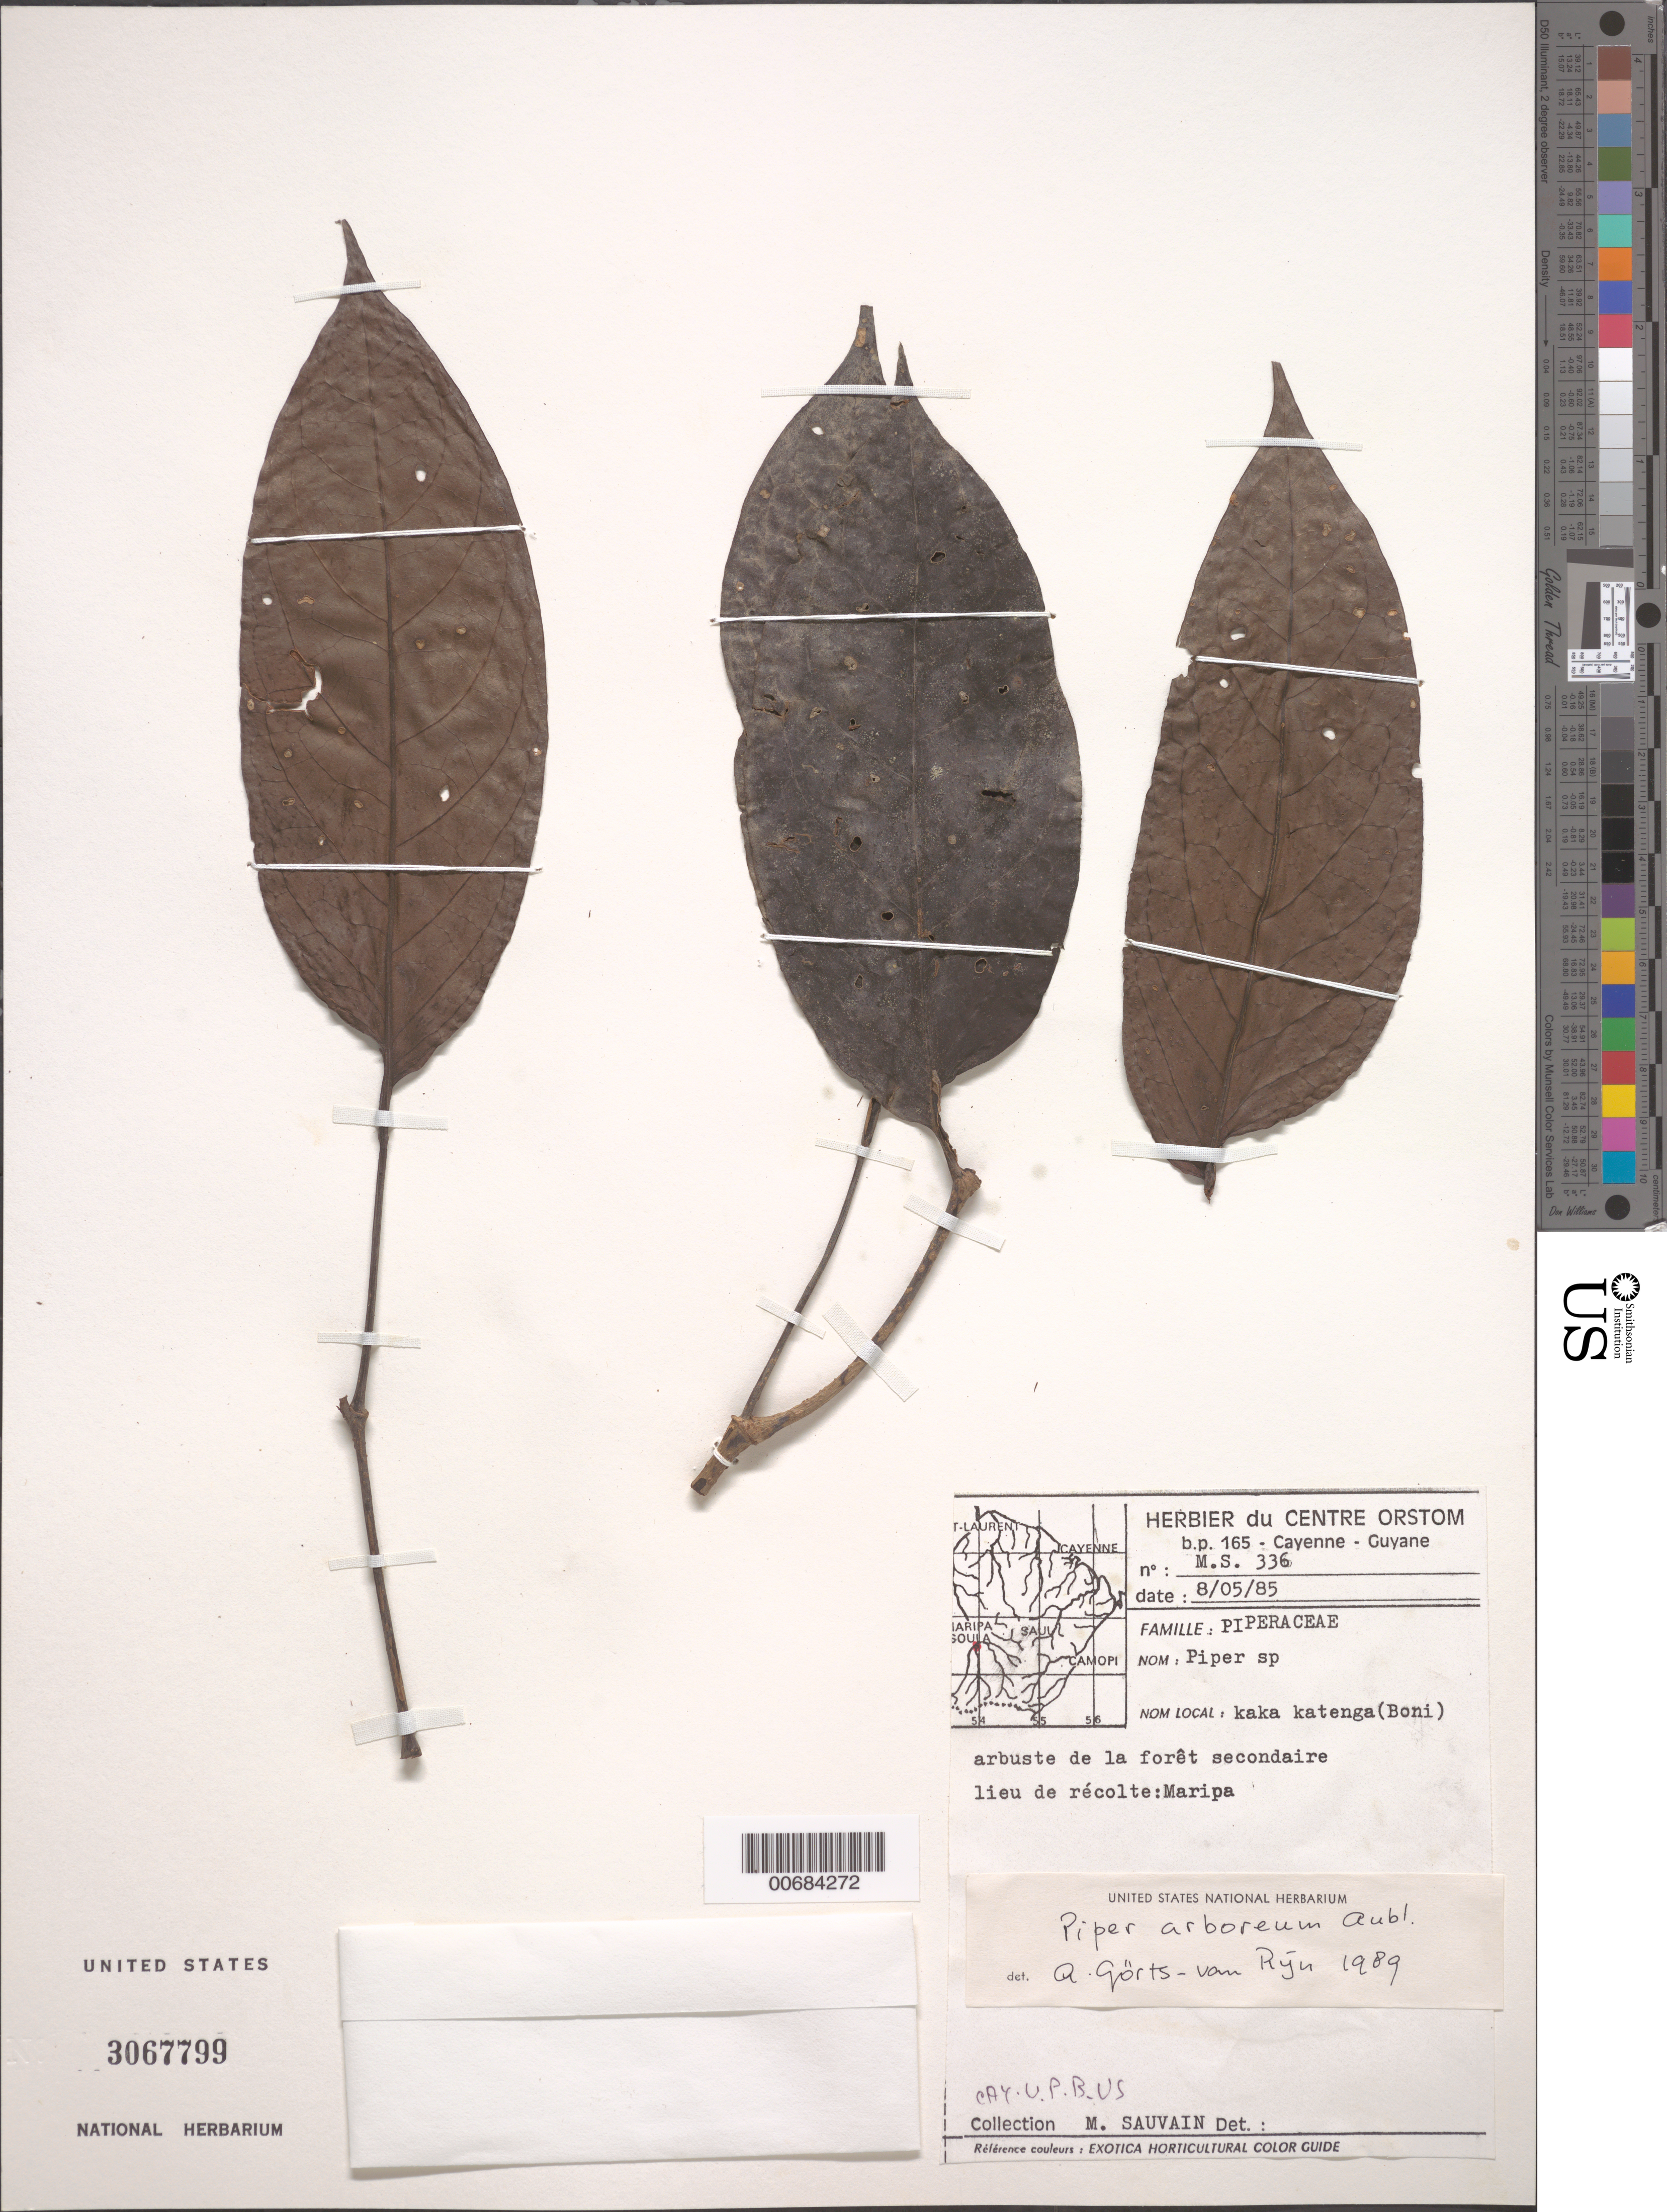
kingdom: Plantae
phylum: Tracheophyta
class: Magnoliopsida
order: Piperales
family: Piperaceae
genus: Piper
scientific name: Piper arboreum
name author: Aubl.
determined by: Görts-van Rijn, A. R. A.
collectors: M. Sauvain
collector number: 336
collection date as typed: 8-May-85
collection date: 1985-05-08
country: French Guiana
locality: Maripa Soula, Bas-Oyapock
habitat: Secondary forest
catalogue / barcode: US 3067799